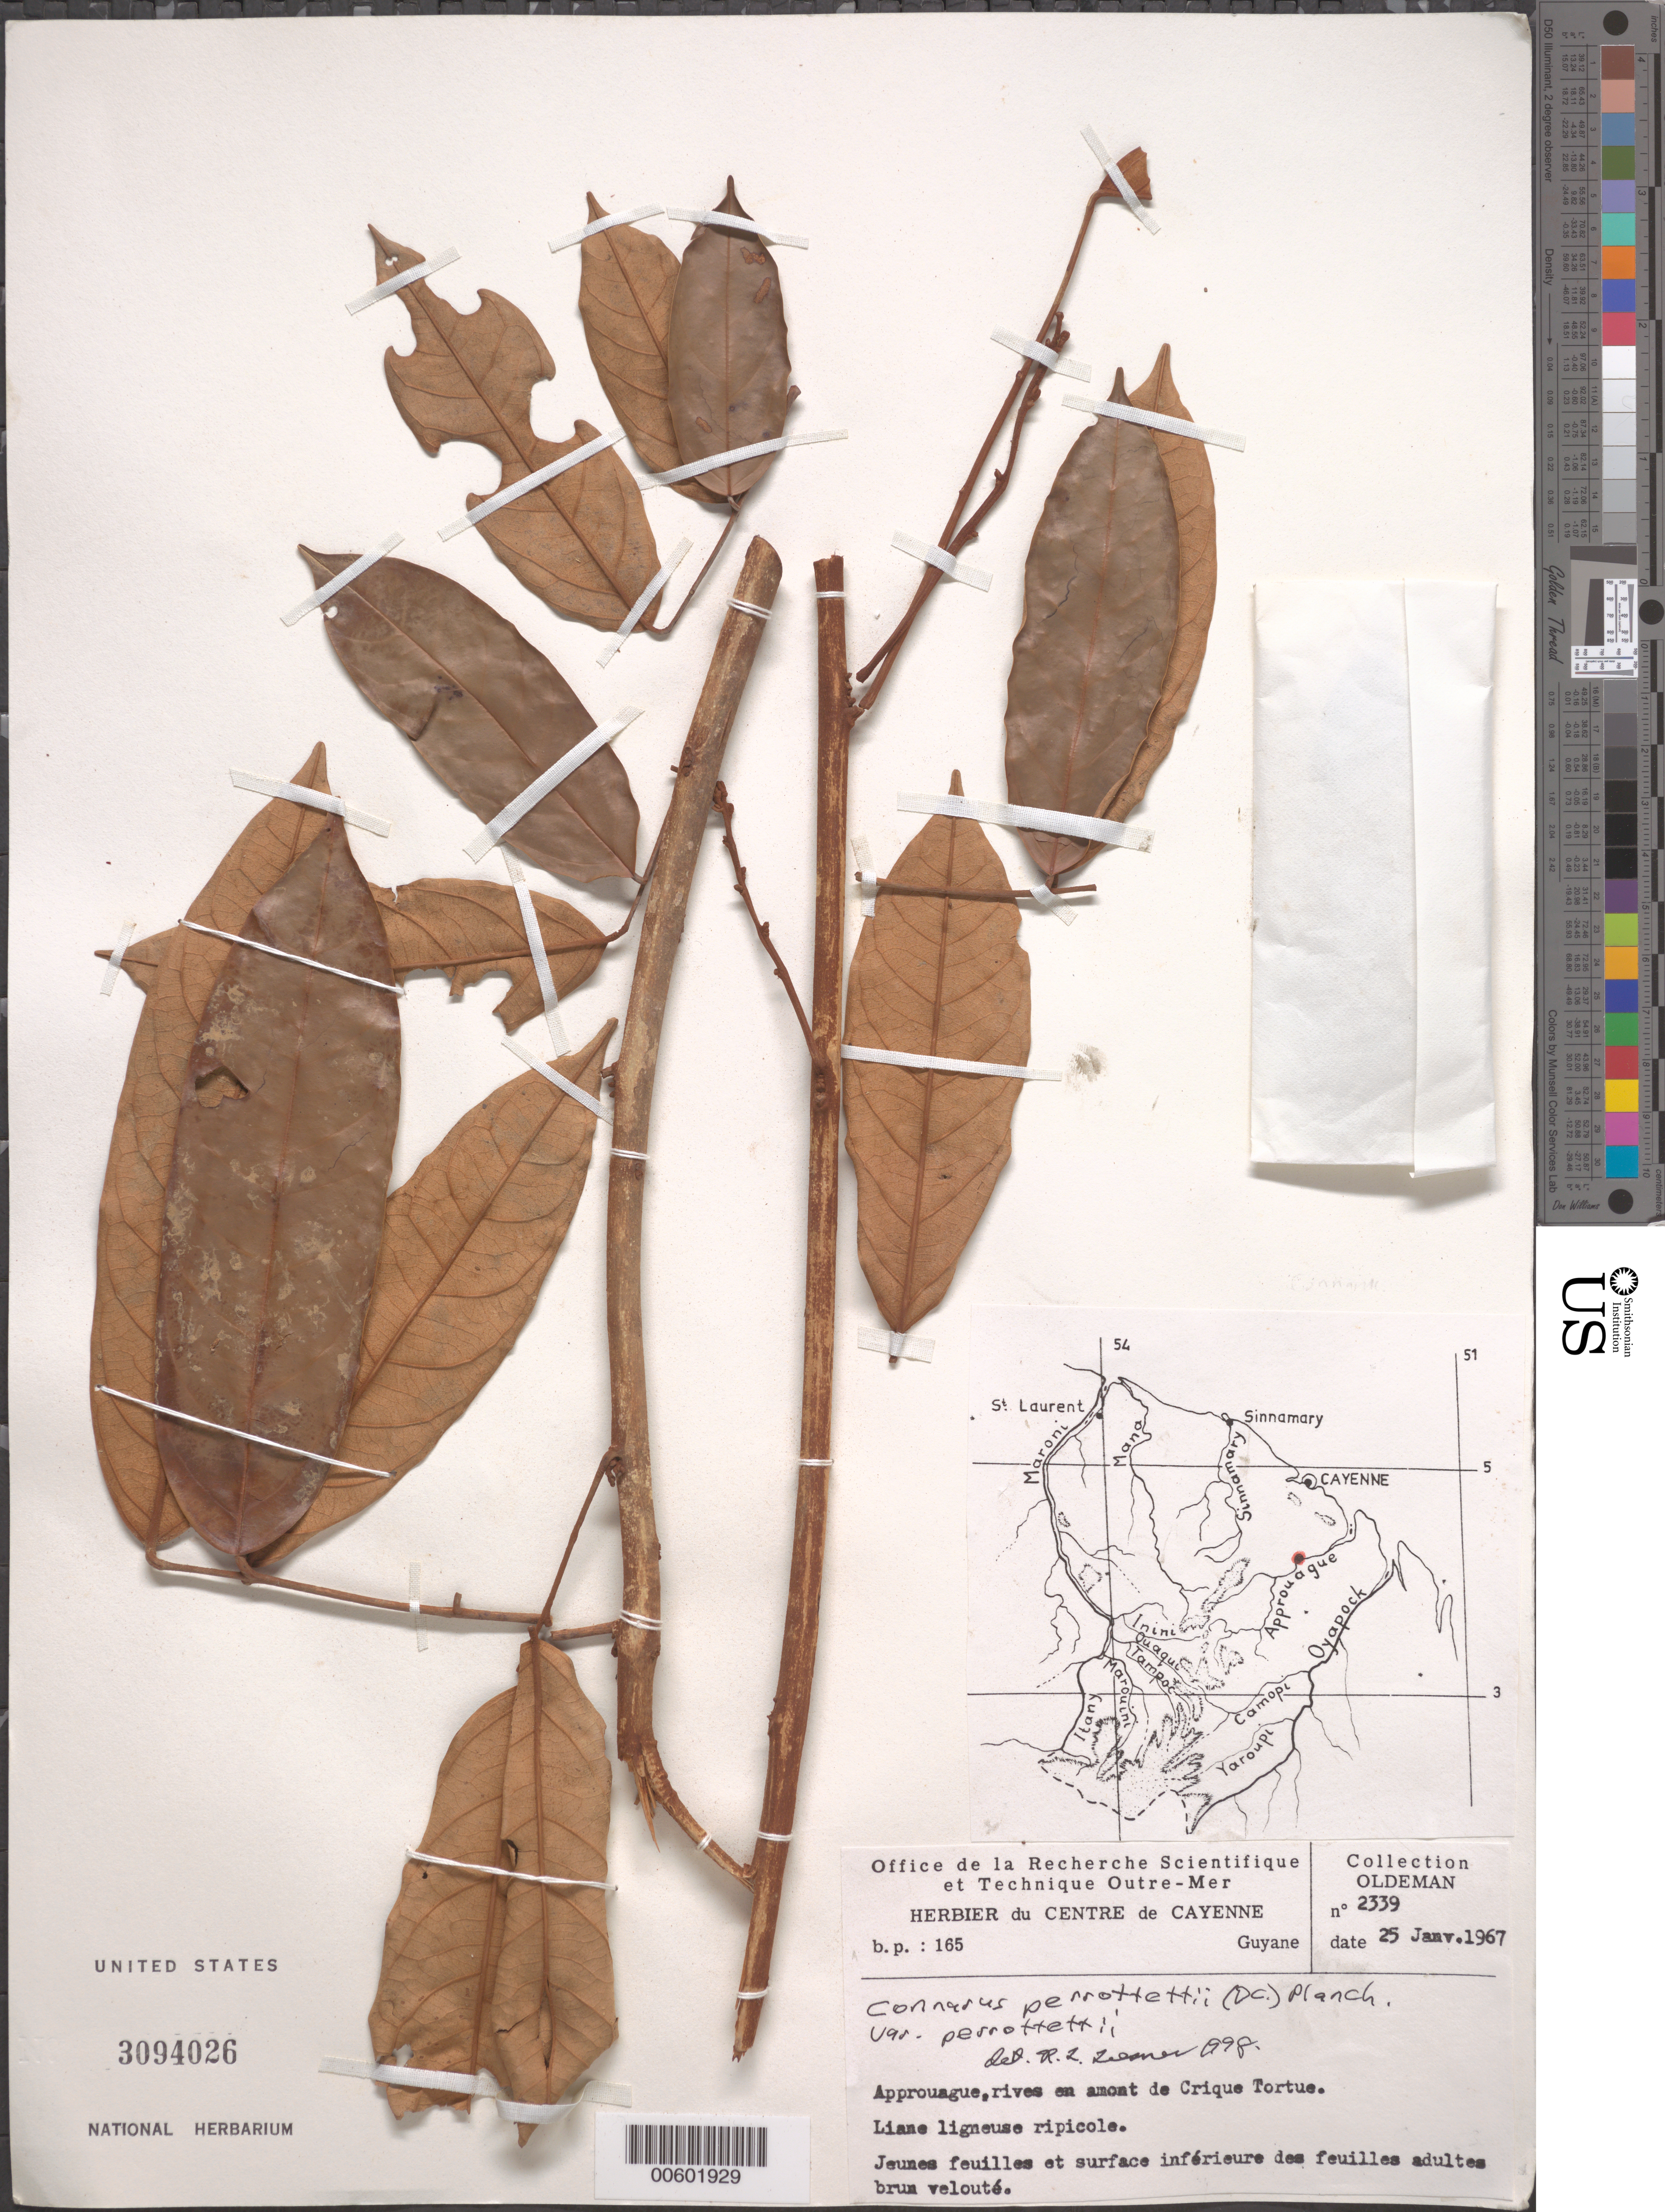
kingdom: Plantae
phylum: Tracheophyta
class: Magnoliopsida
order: Oxalidales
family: Connaraceae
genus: Connarus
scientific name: Connarus perrottetii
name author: (DC.) Planch.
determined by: Liesner, R. L.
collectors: R. Oldeman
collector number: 2339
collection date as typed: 25-Jan-67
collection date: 1967-01-25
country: French Guiana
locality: Approuague, rives en amont de Crique Tortue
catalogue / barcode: US 3094026